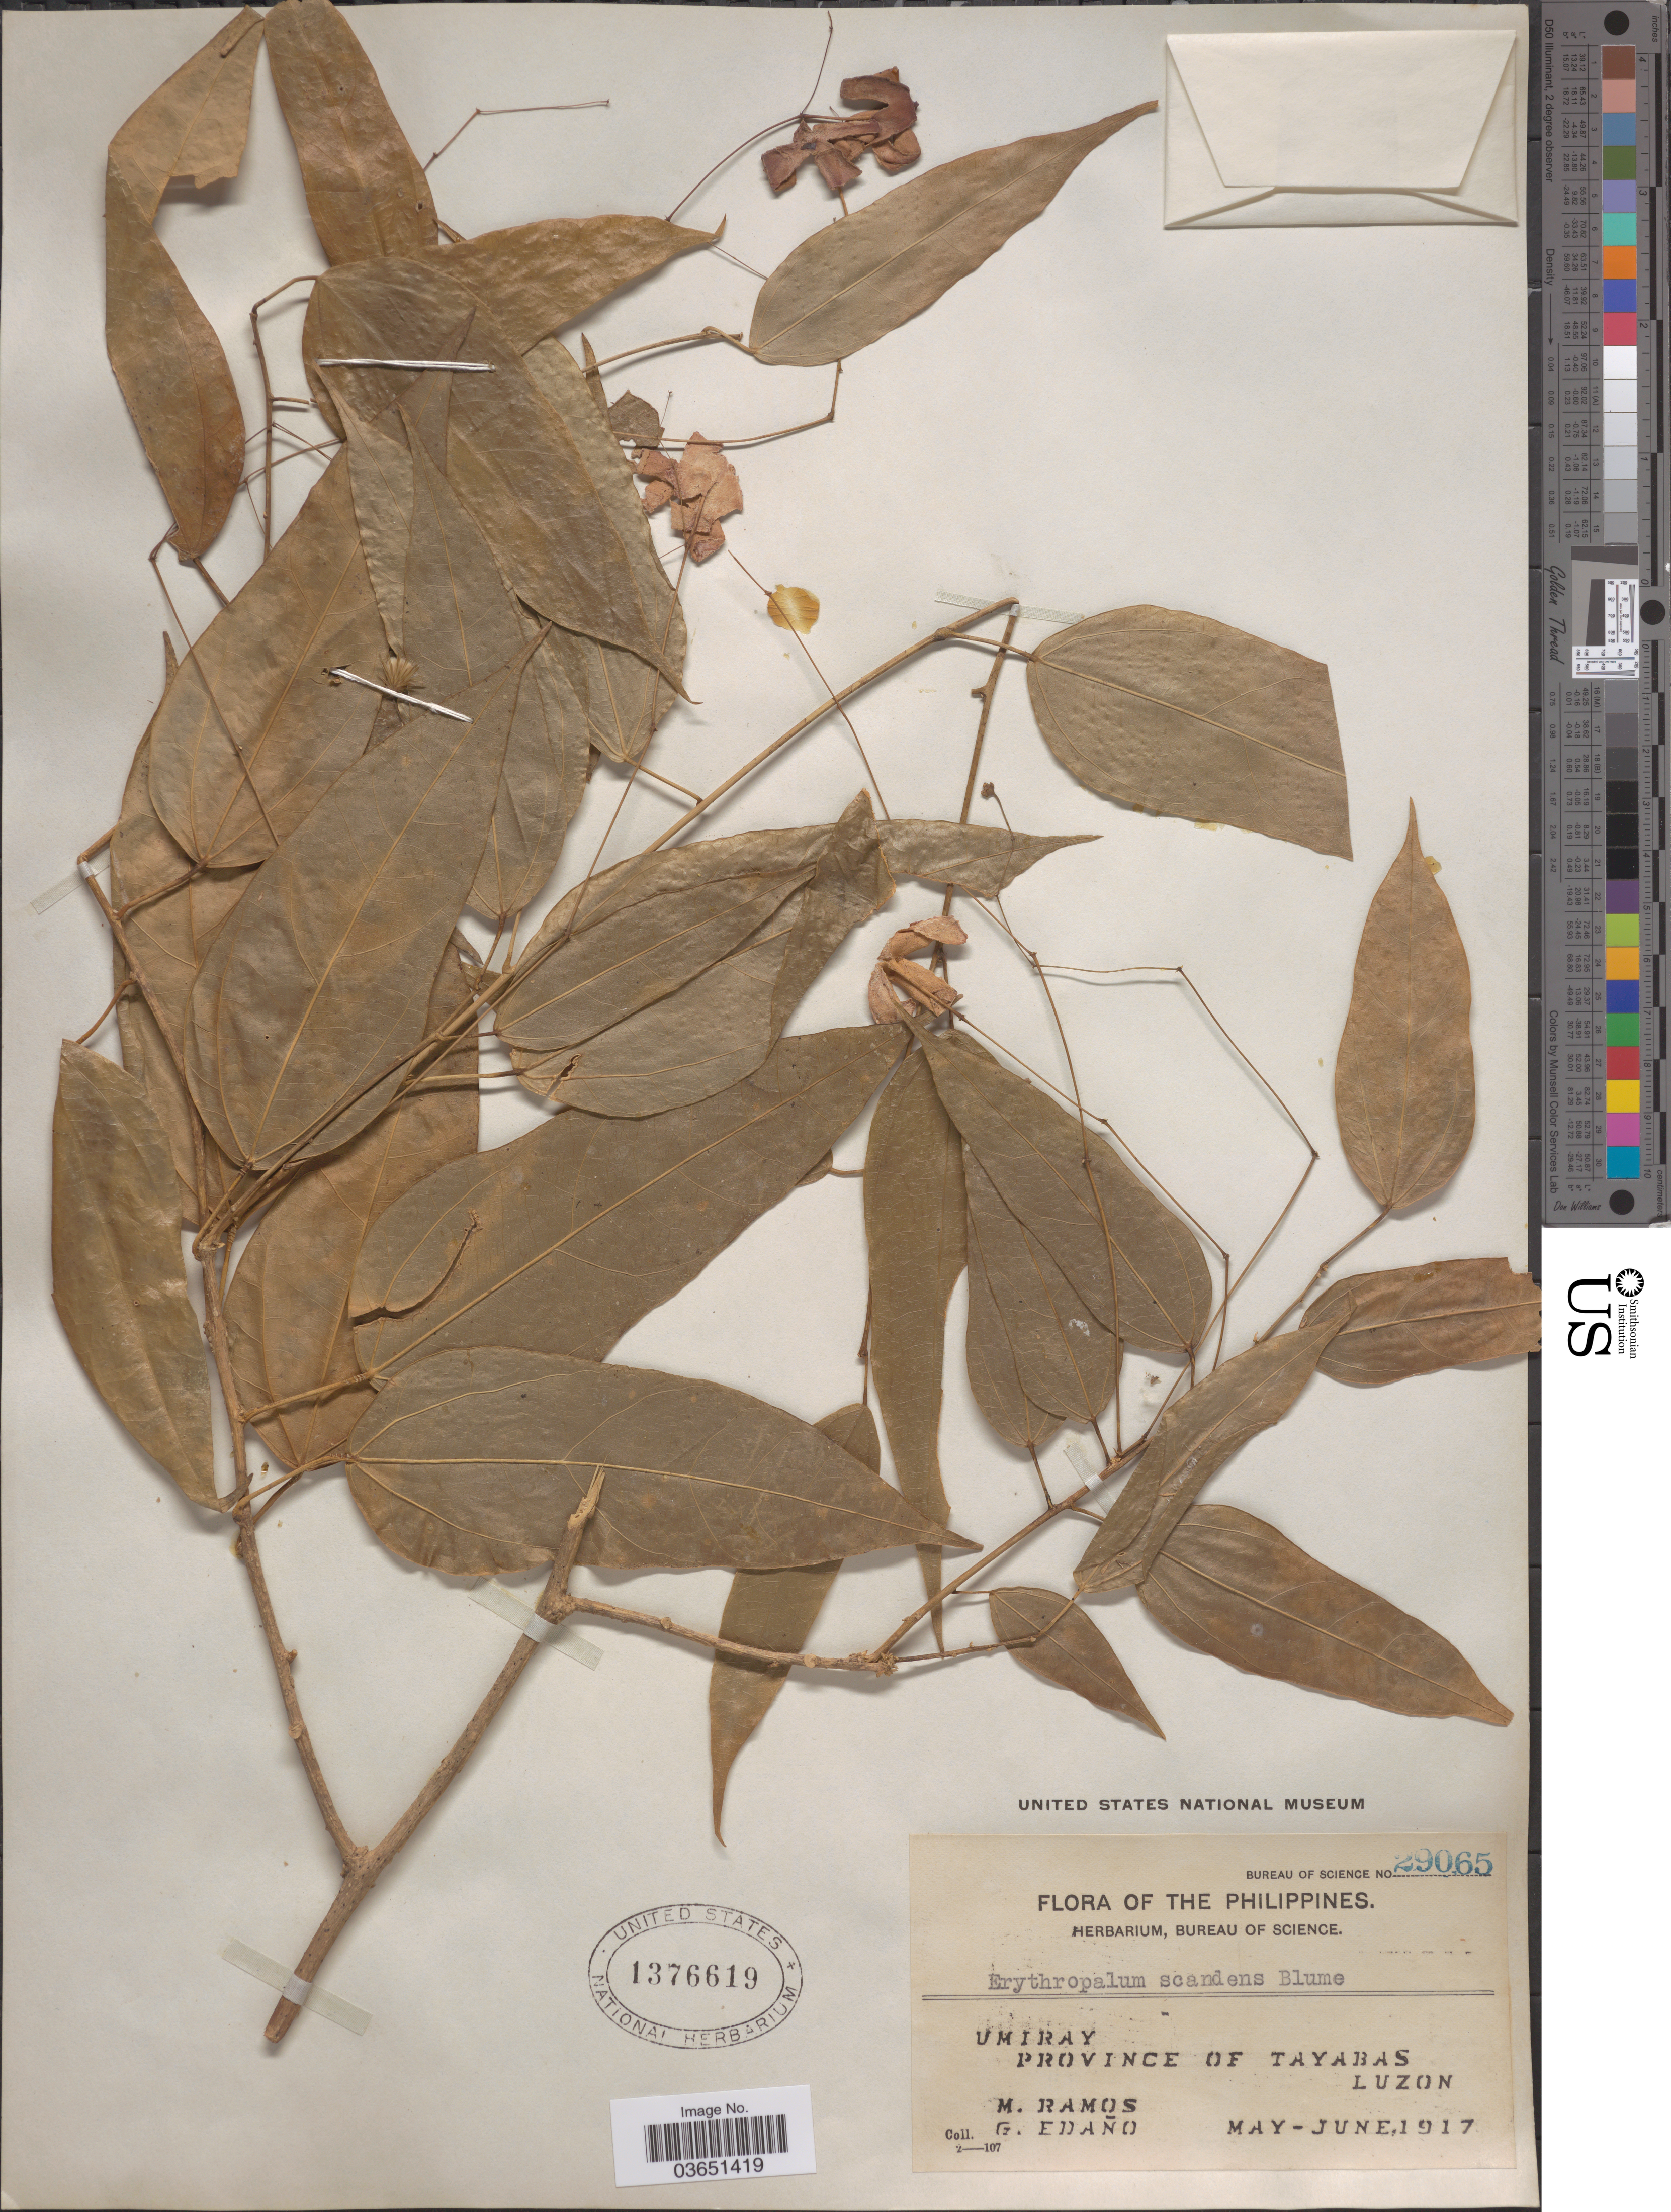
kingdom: Plantae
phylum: Tracheophyta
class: Magnoliopsida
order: Santalales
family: Erythropalaceae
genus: Erythropalum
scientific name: Erythropalum scandens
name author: Blume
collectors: M. Ramos & G. Edaño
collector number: Bureau of Science 29065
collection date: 1917-05/1917-06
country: Philippines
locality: Umiray. Province of Tayabas. Luzon.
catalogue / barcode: US 1376619